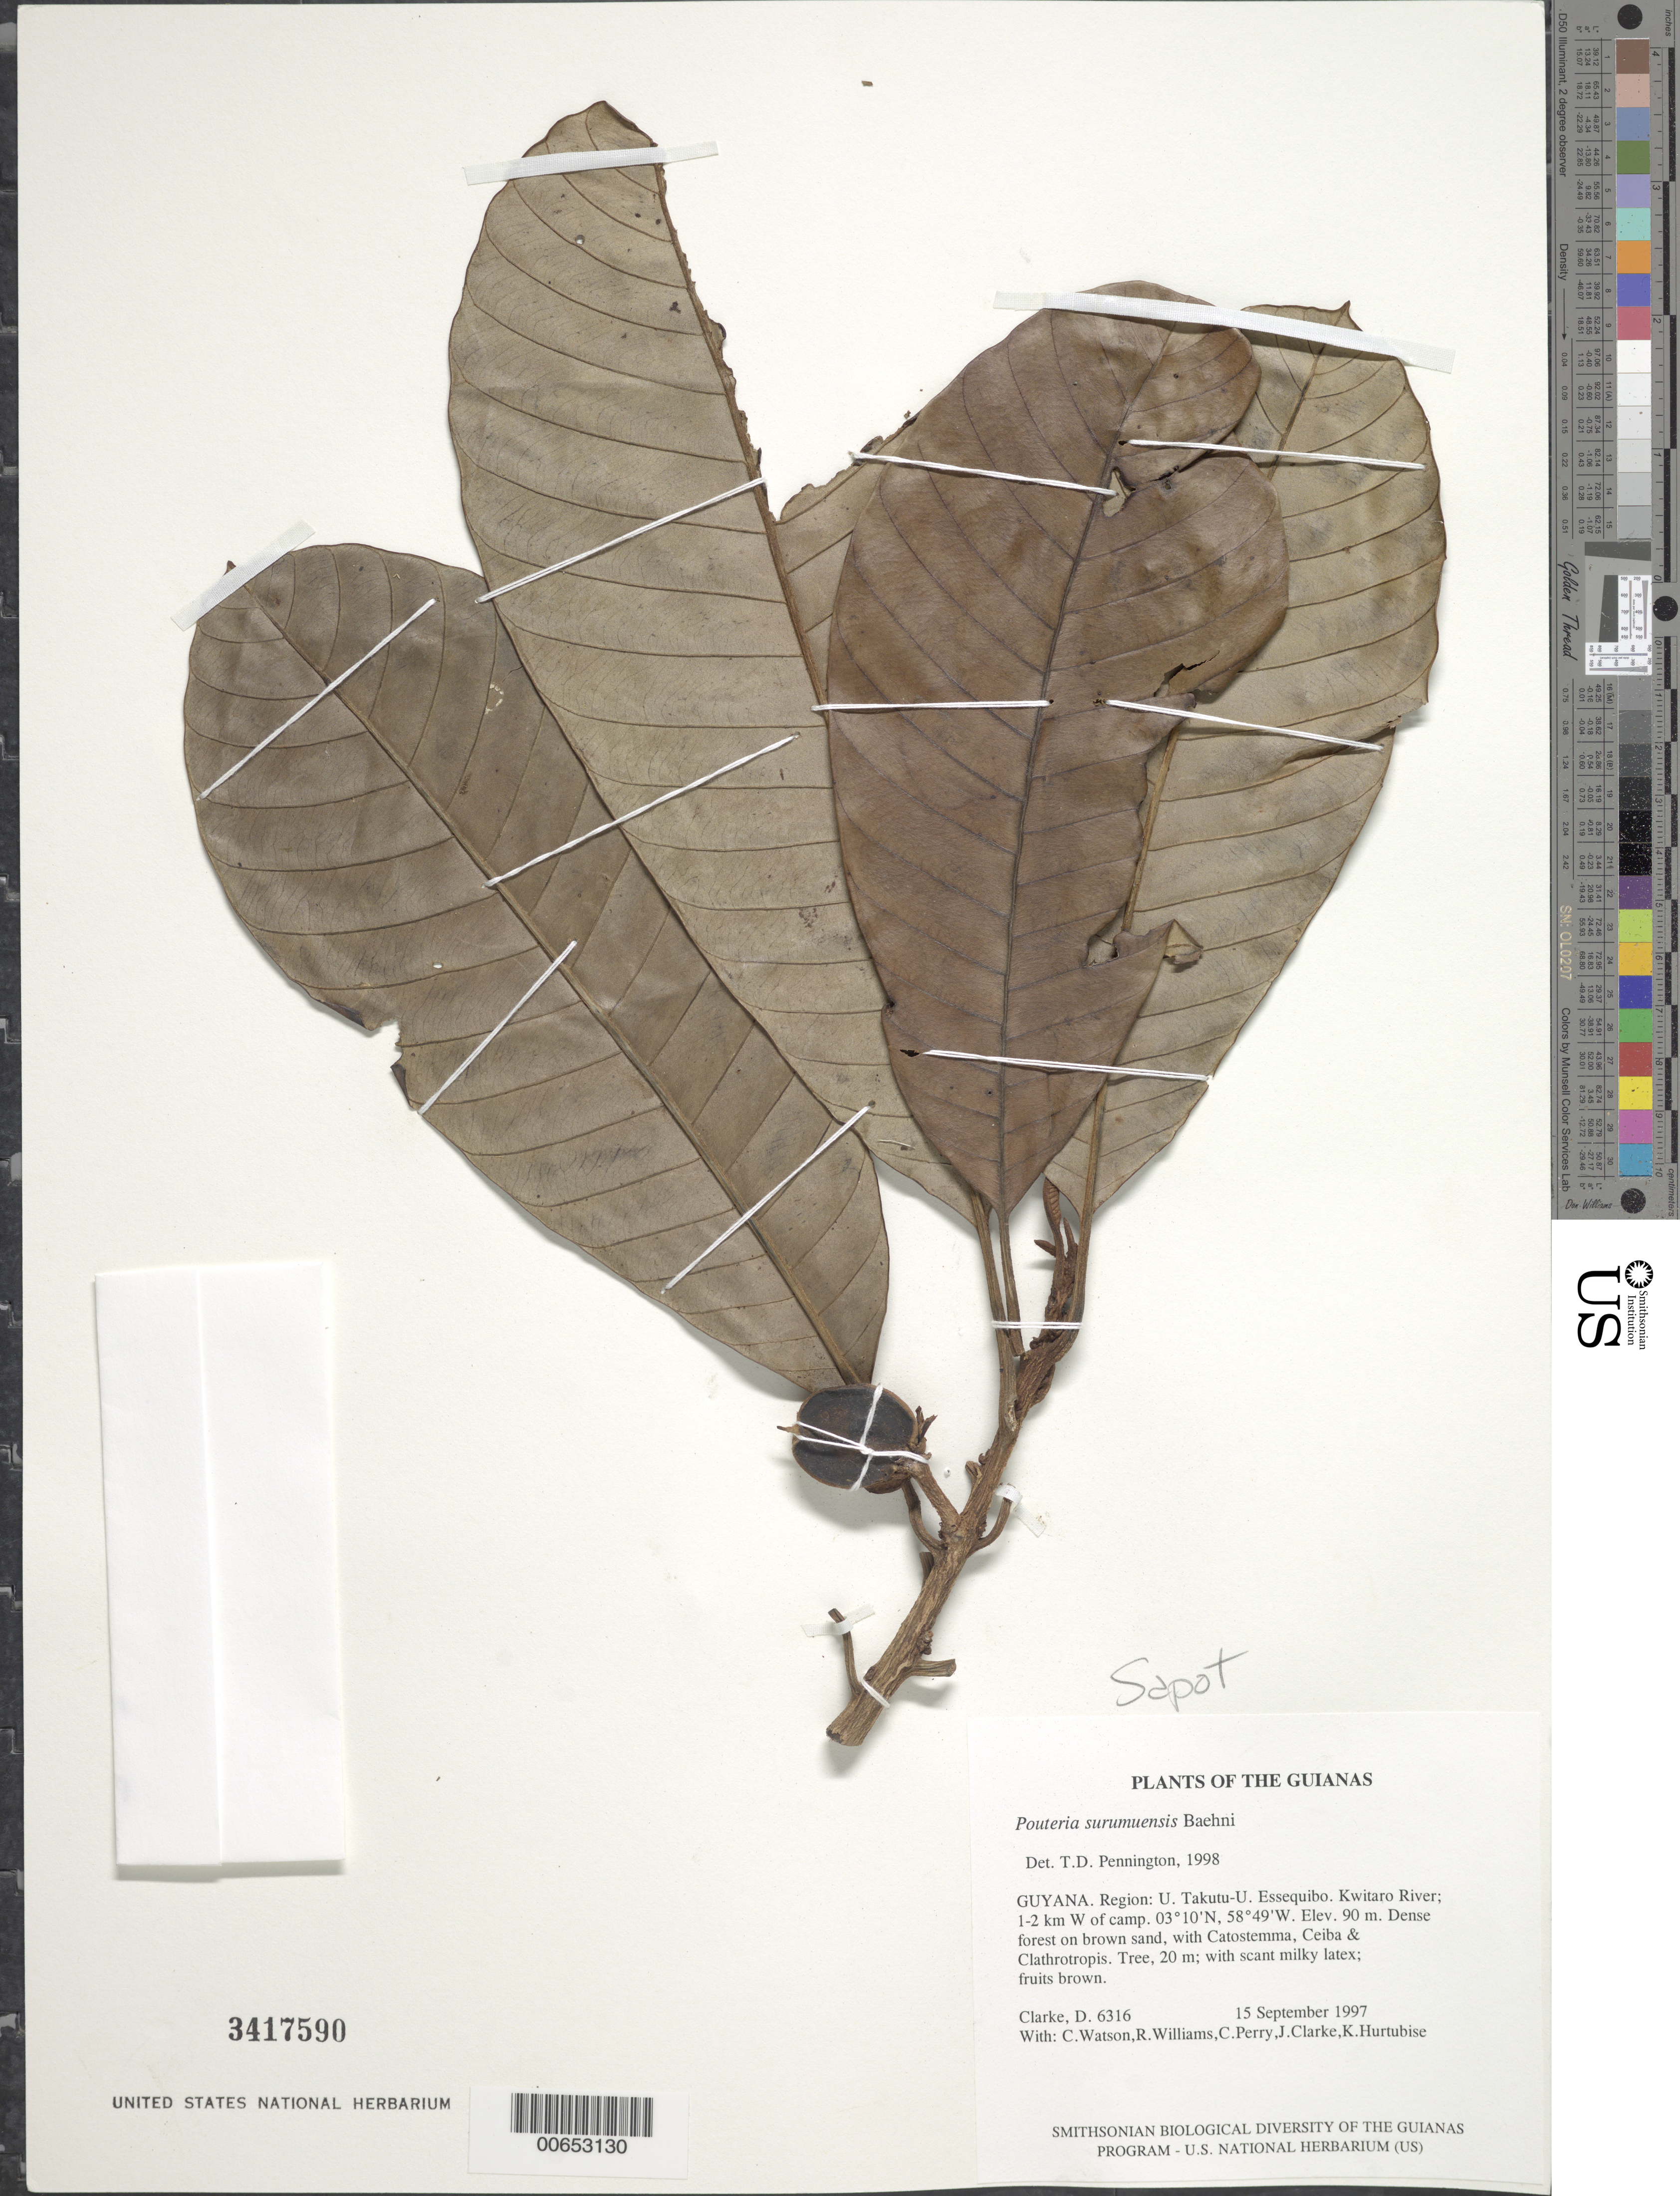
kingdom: Plantae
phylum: Tracheophyta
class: Magnoliopsida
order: Ericales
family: Sapotaceae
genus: Pouteria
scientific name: Pouteria surumuensis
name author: Baehni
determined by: Pennington, T. D., (K)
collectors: H. D. Clarke, C. Watson, R. Williams, C. Perry, J. Clarke & K. Hurtubise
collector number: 6316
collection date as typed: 15 September 1997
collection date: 1997-09-15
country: Guyana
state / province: U. Takutu-U. Essequibo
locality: Kwitaro River; 1-2 km W of camp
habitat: Dense forest on brown sand, with Catostemma, Ceiba & Clathrotropis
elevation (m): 90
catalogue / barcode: US 3417590